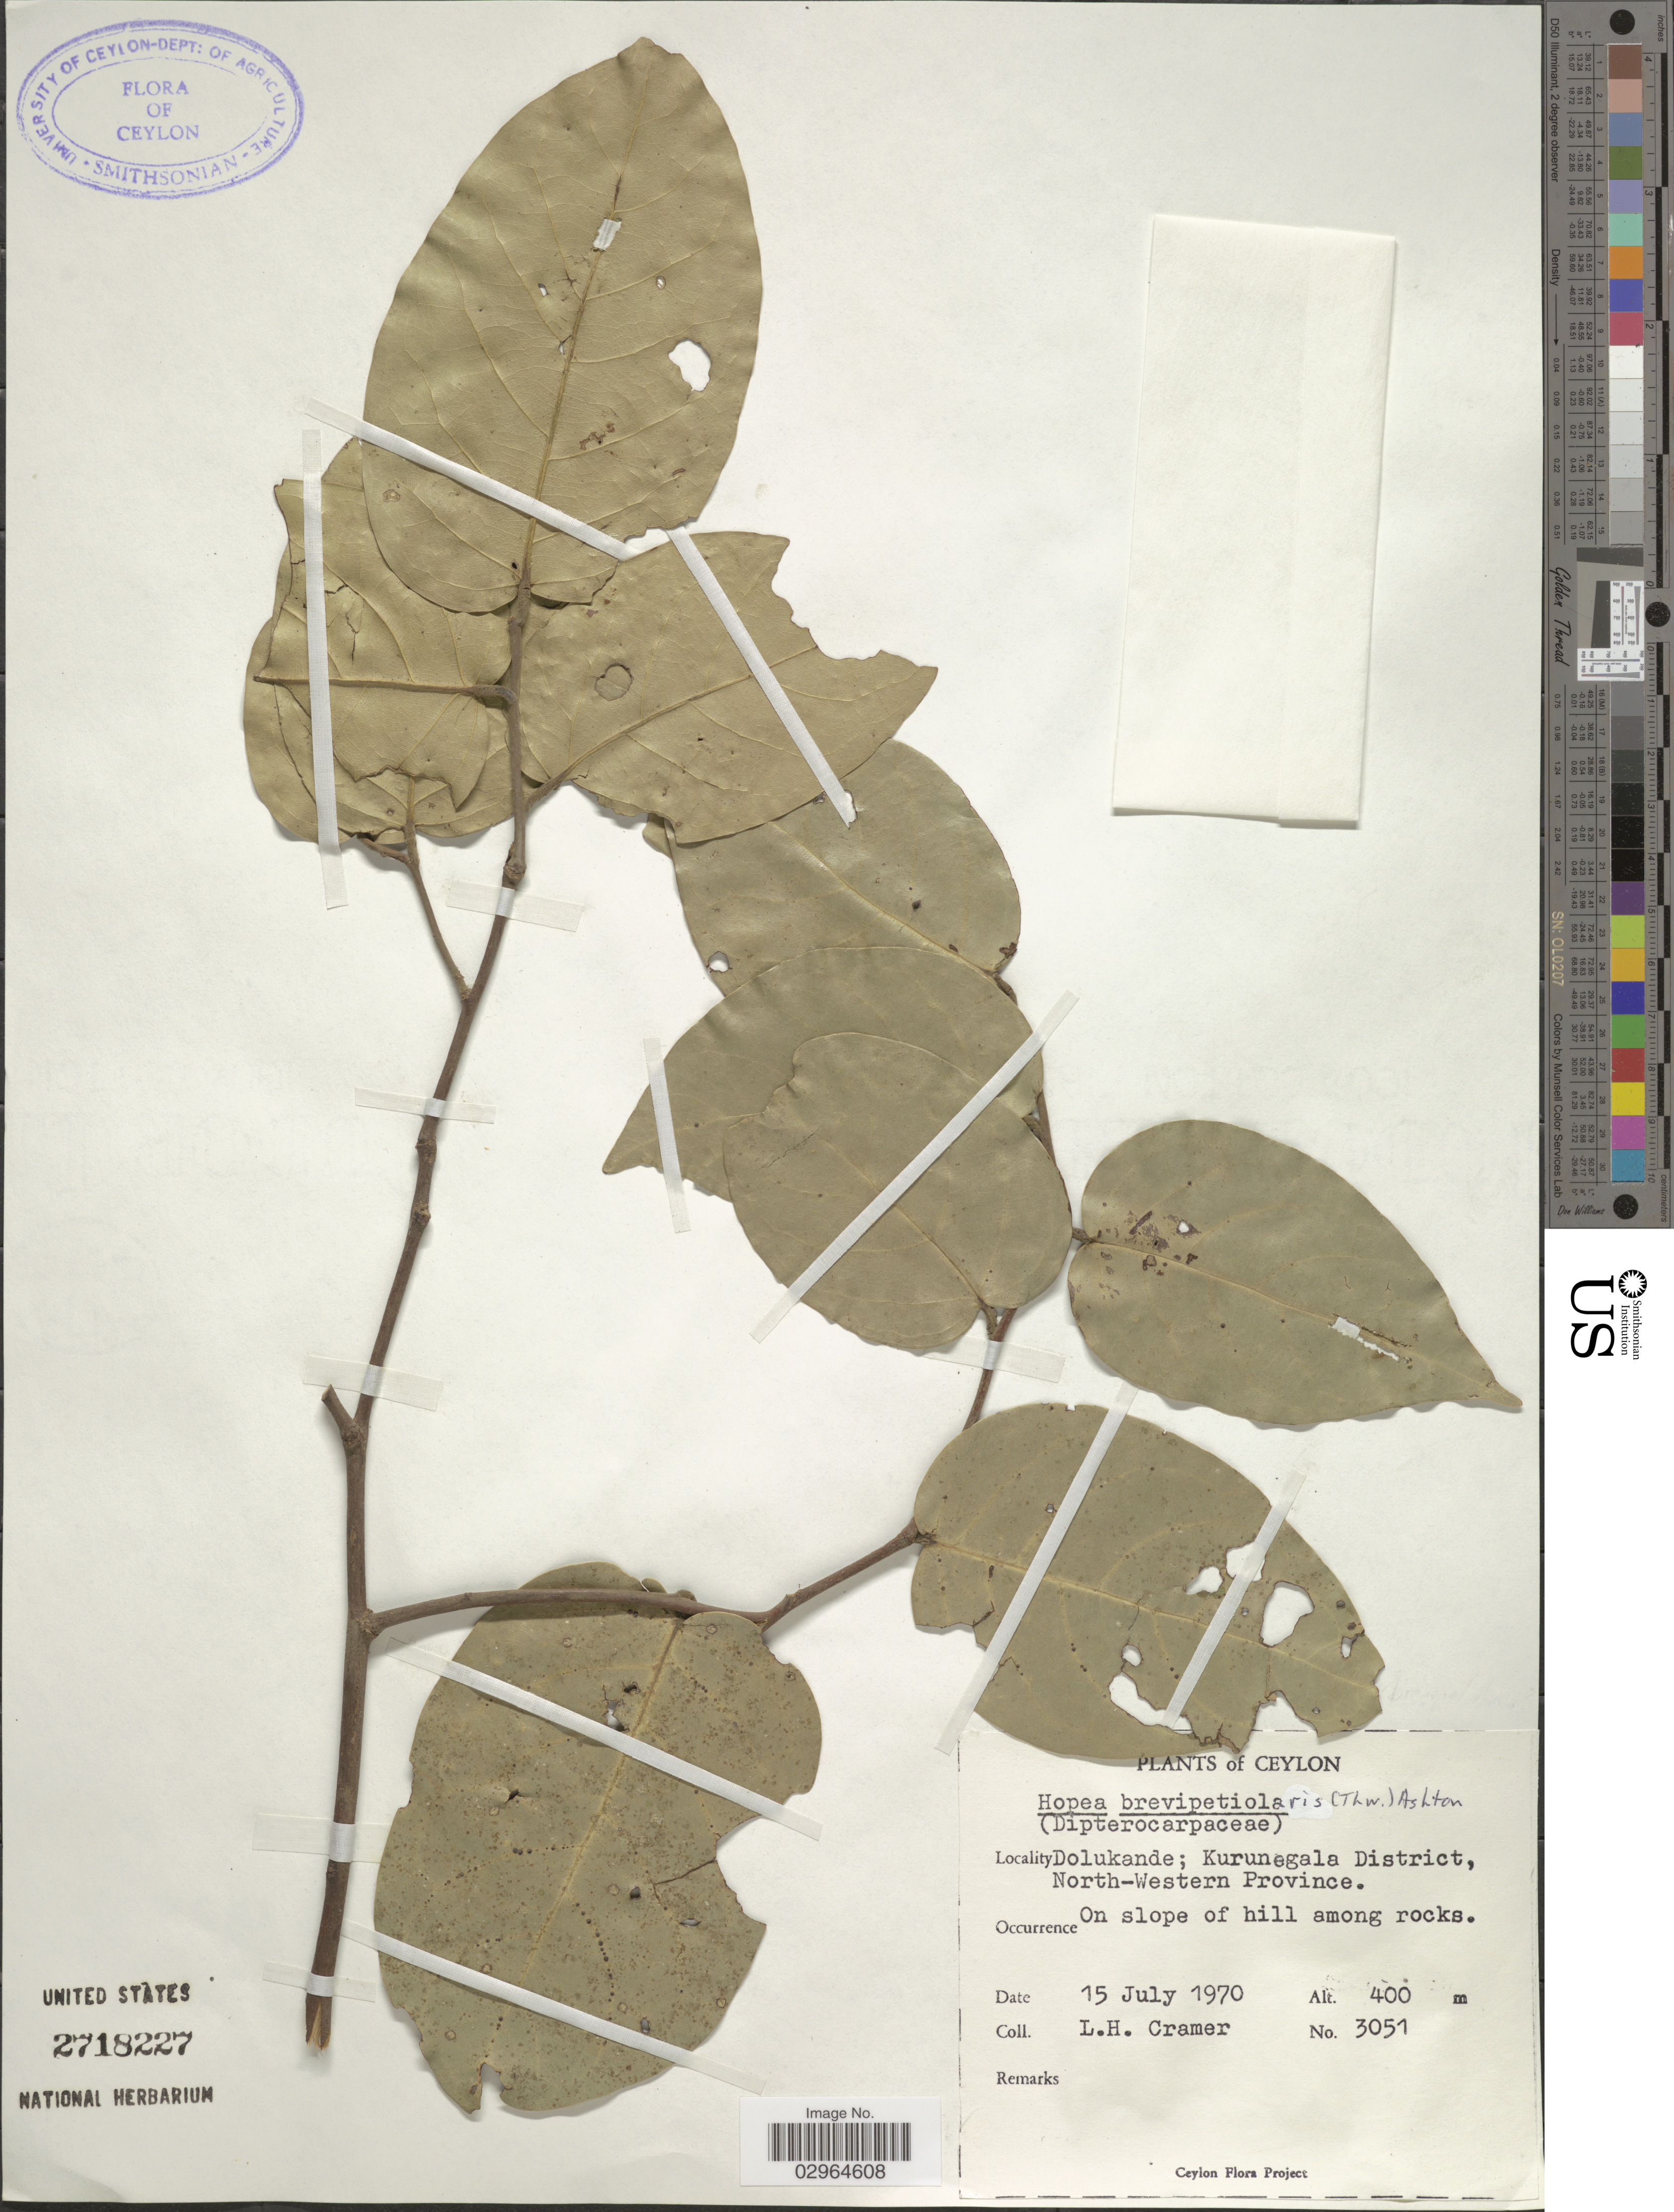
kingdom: Plantae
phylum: Tracheophyta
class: Magnoliopsida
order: Malvales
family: Dipterocarpaceae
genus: Hopea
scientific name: Hopea brevipetiolaris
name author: (Thwaites ex Trimen) P.S. Ashton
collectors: L. H. Cramer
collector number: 3051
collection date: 1970-07-15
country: Sri Lanka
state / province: North Western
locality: Ceylon. Dolukande; Kurunegala District.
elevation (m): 400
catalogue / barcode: US 2718227